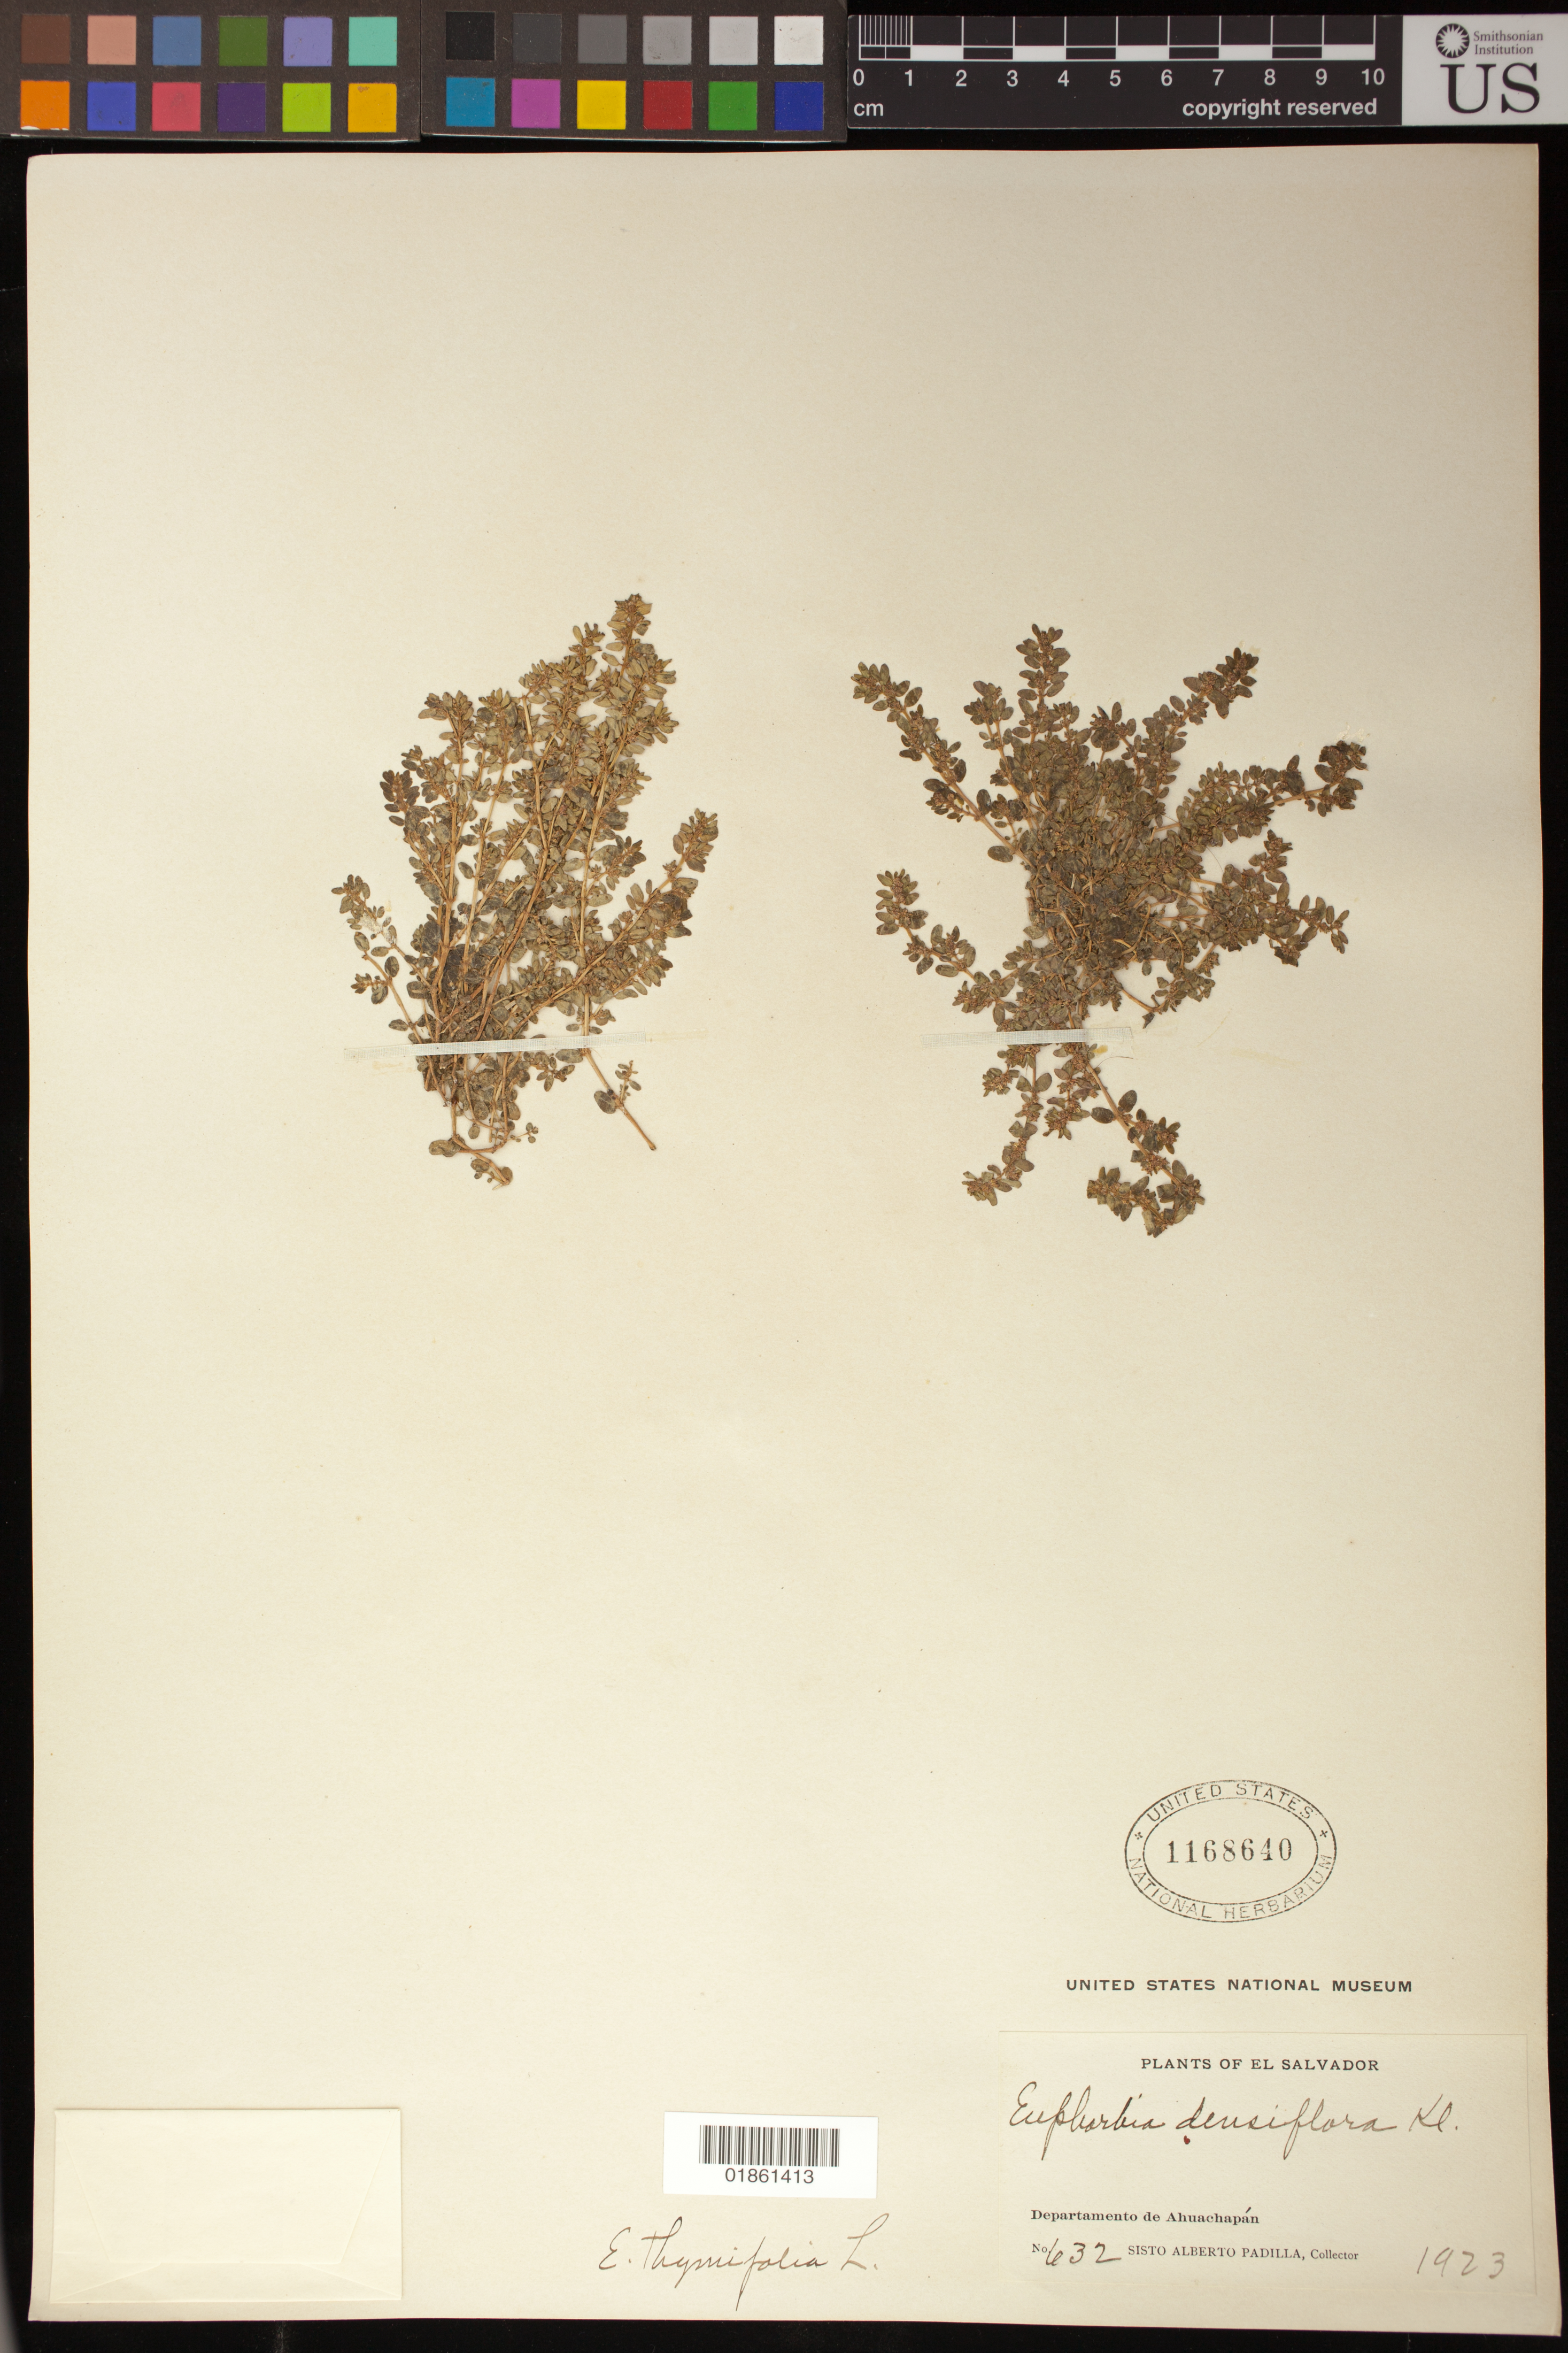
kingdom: Plantae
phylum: Tracheophyta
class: Magnoliopsida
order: Malpighiales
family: Euphorbiaceae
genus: Euphorbia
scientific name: Euphorbia thymifolia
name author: L.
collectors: S. A. Padilla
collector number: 632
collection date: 1923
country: El Salvador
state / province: Ahuachapan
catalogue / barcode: US 1168640